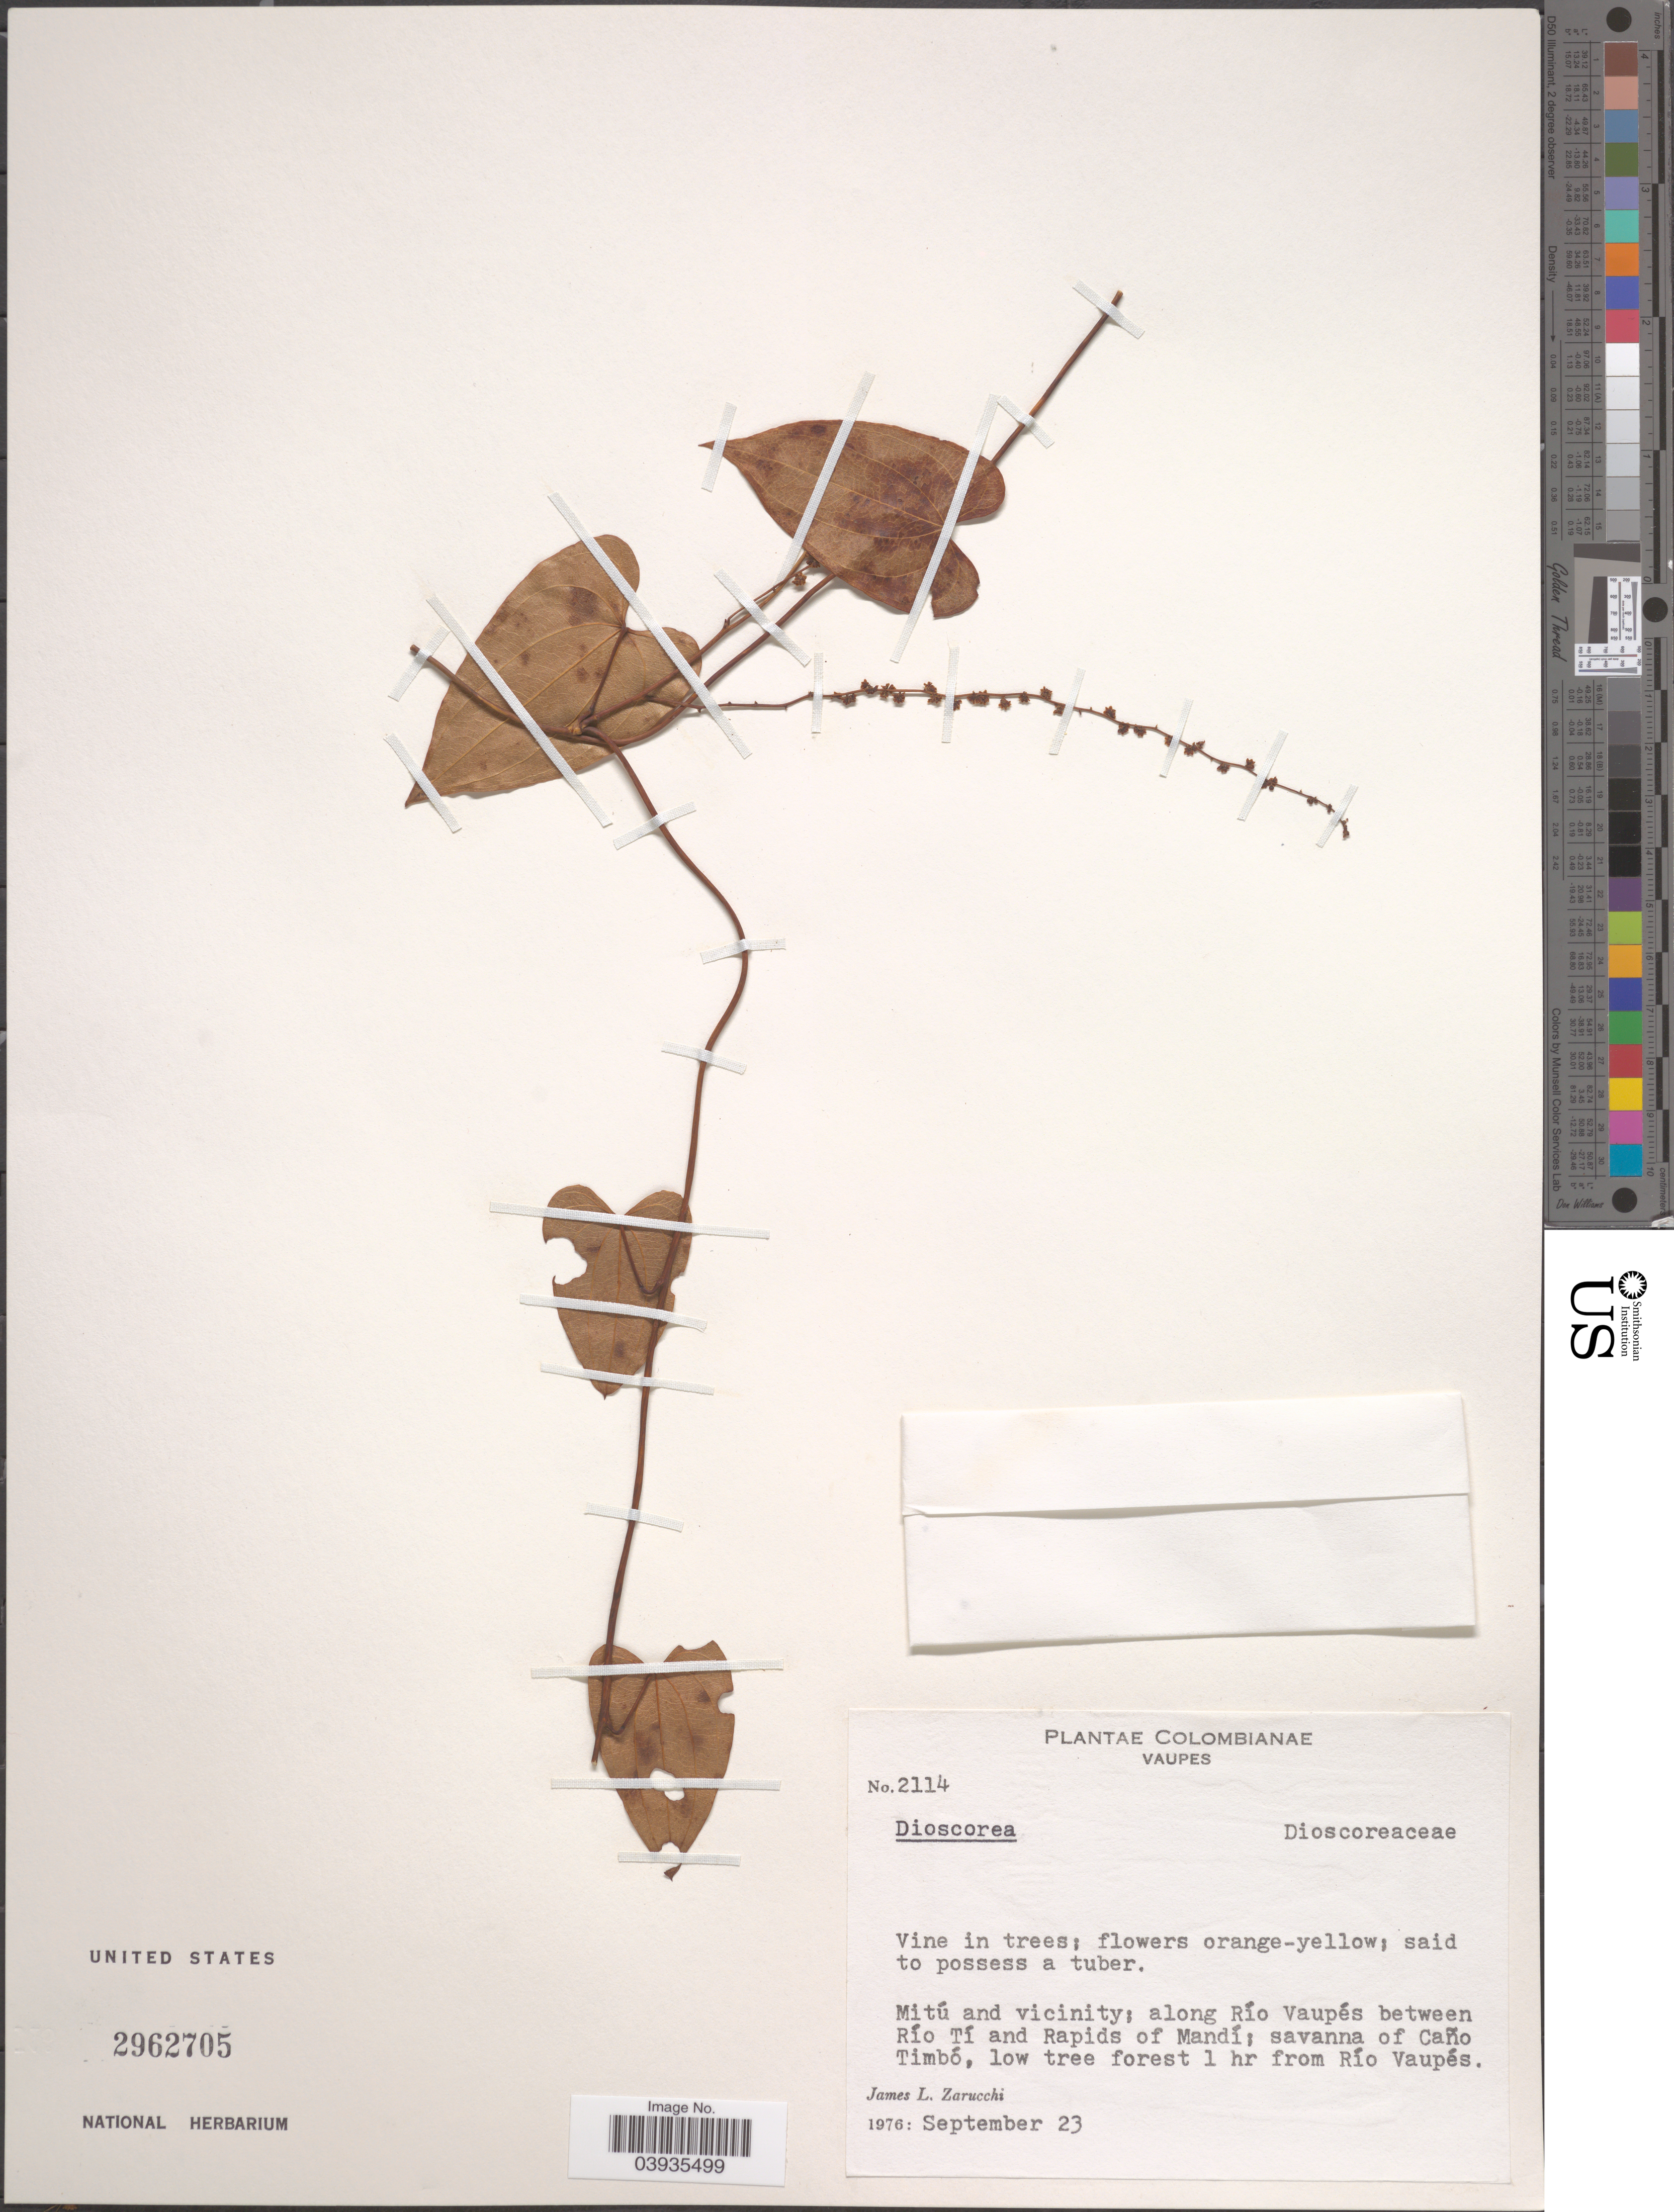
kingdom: Plantae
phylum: Tracheophyta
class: Liliopsida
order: Dioscoreales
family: Dioscoreaceae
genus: Dioscorea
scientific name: Dioscorea sp.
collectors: J. L. Zarucchi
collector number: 2114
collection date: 1976-09-23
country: Colombia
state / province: Vaupés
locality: Mitú and vicinity; along Río Vaupés between Río Tí and Rapids of Mandí; savanna of Caño Timbó, low tree forest 1 hr from Río Vaupés.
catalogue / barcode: US 2962705